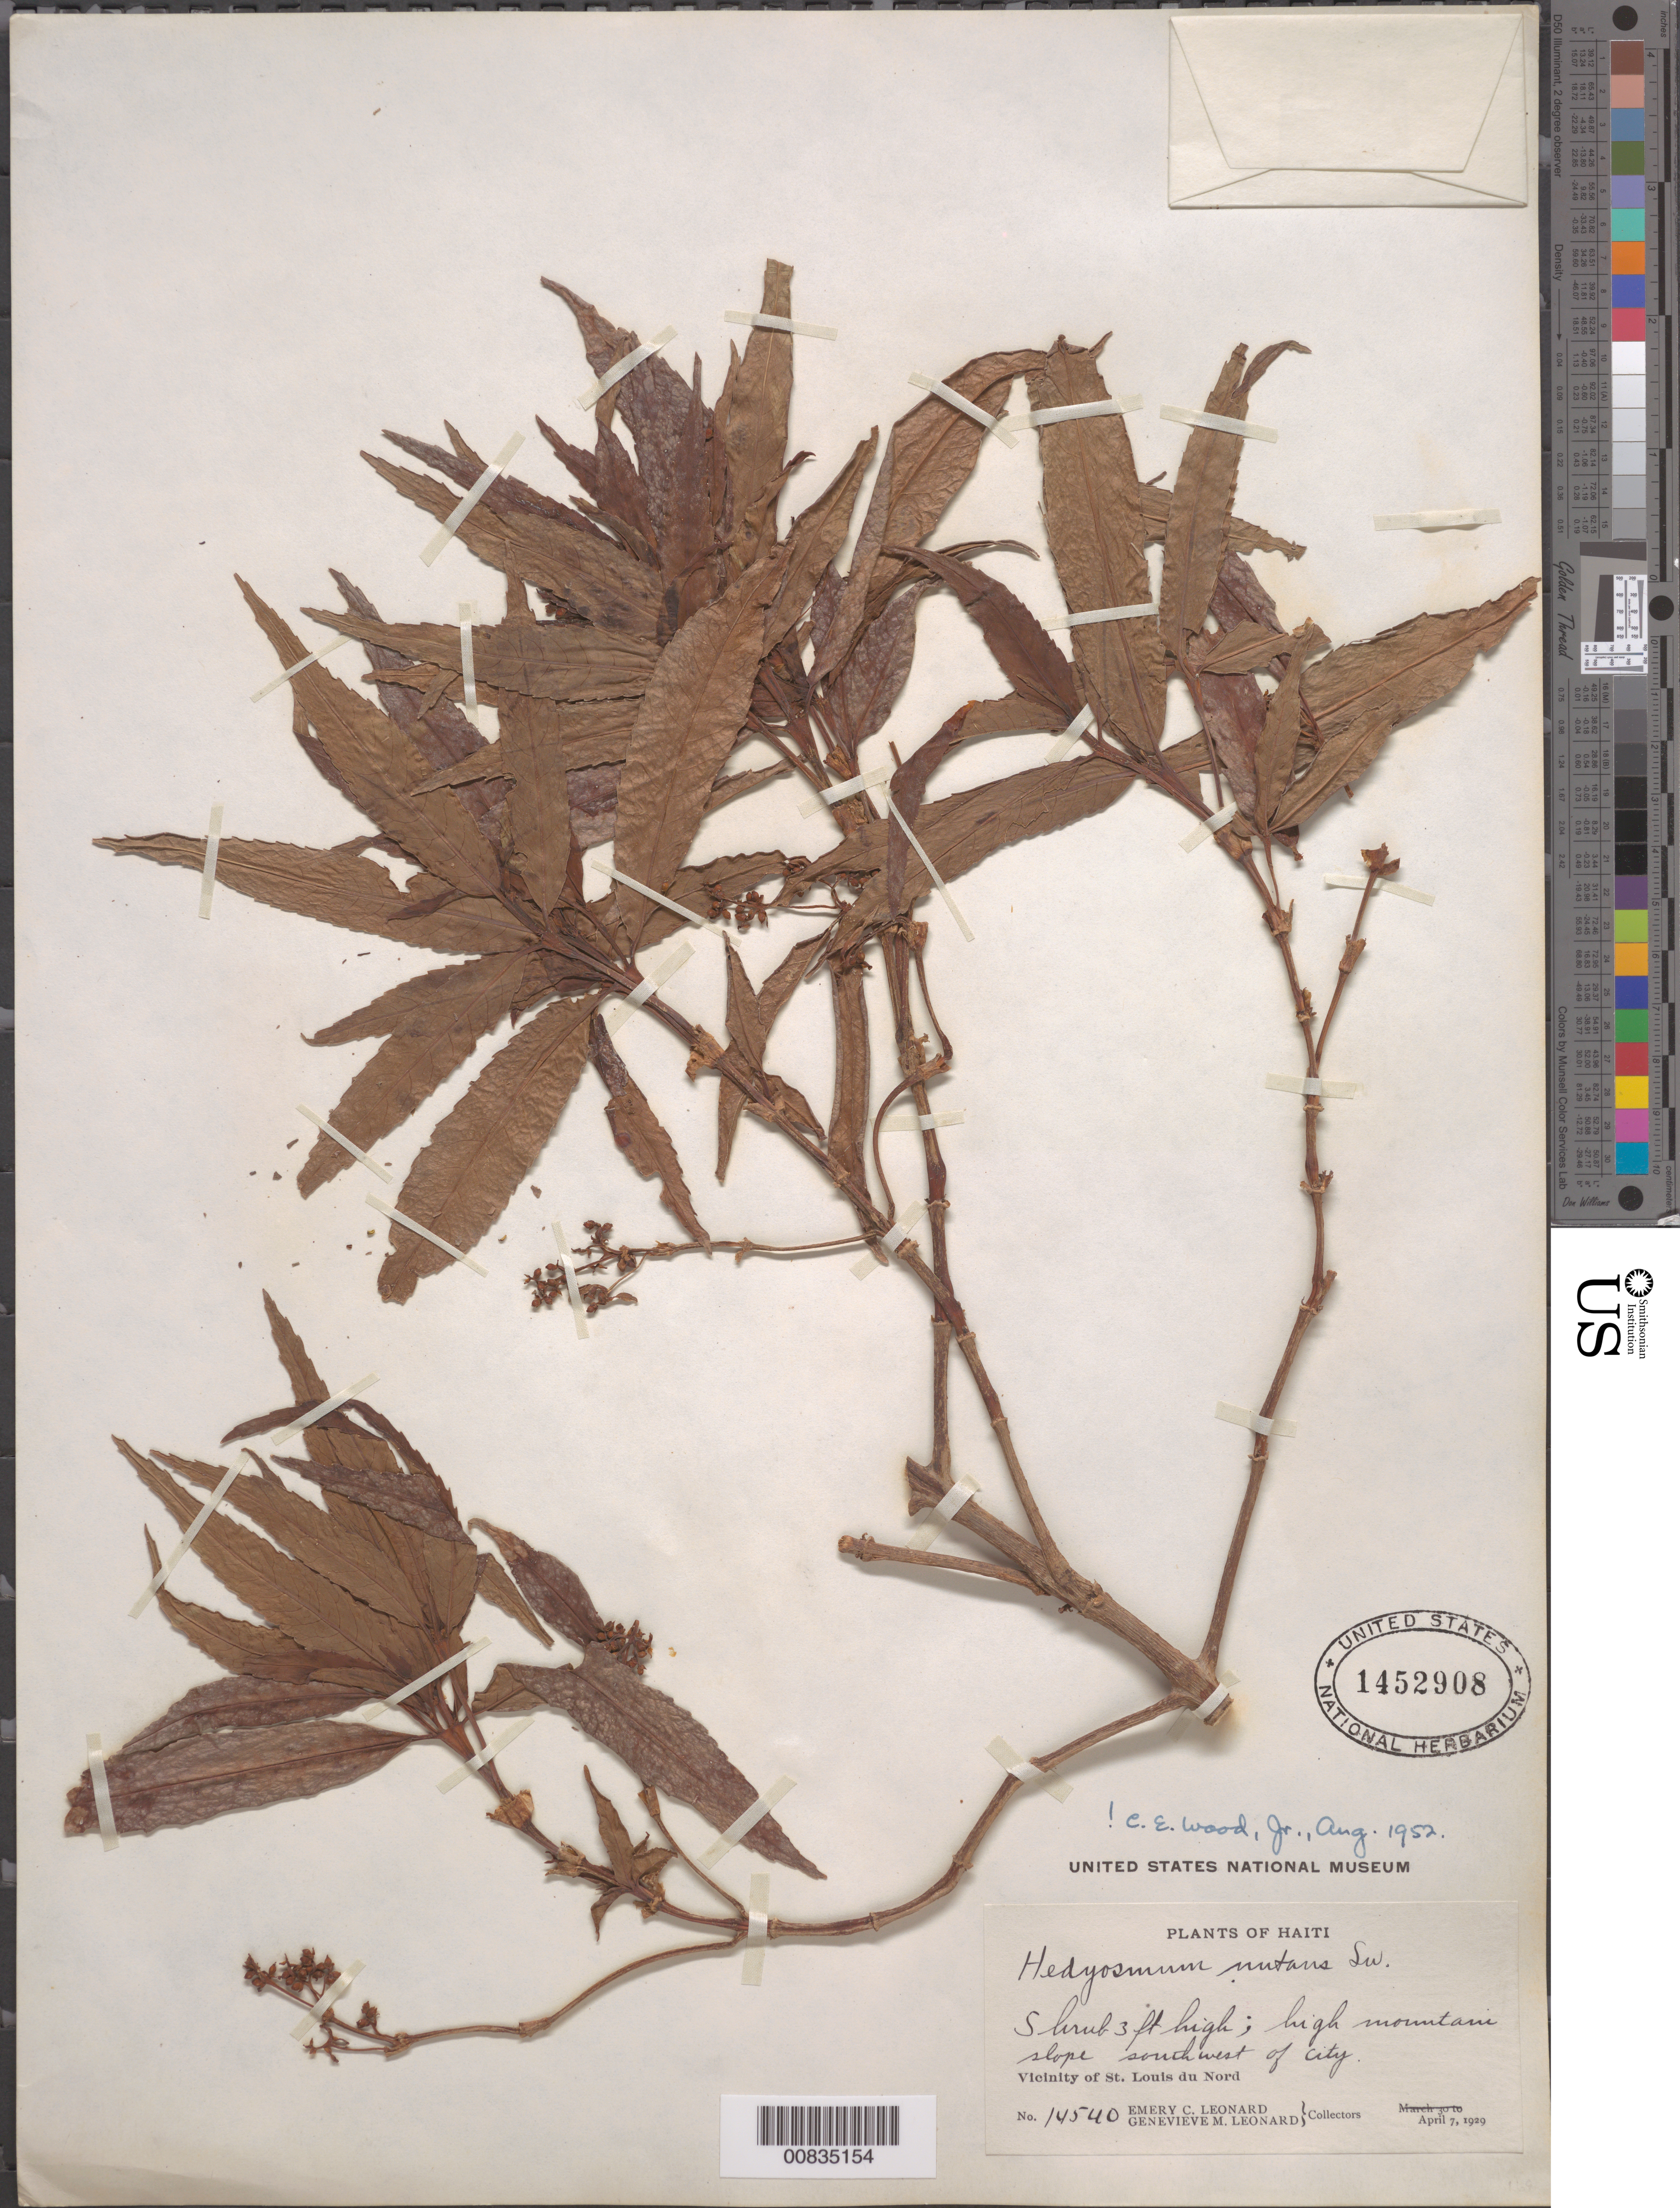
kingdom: Plantae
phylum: Tracheophyta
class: Magnoliopsida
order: Chloranthales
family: Chloranthaceae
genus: Hedyosmum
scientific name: Hedyosmum nutans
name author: Sw.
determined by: Wood, C. E.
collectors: E. C. Leonard & G. M. Leonard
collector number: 14540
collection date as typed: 07 Apr 1929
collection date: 1929-04-07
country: Haiti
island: Hispaniola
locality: Vicinity of St. Louis du Nord. High mountain slope southwest of city.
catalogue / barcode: US 1452908